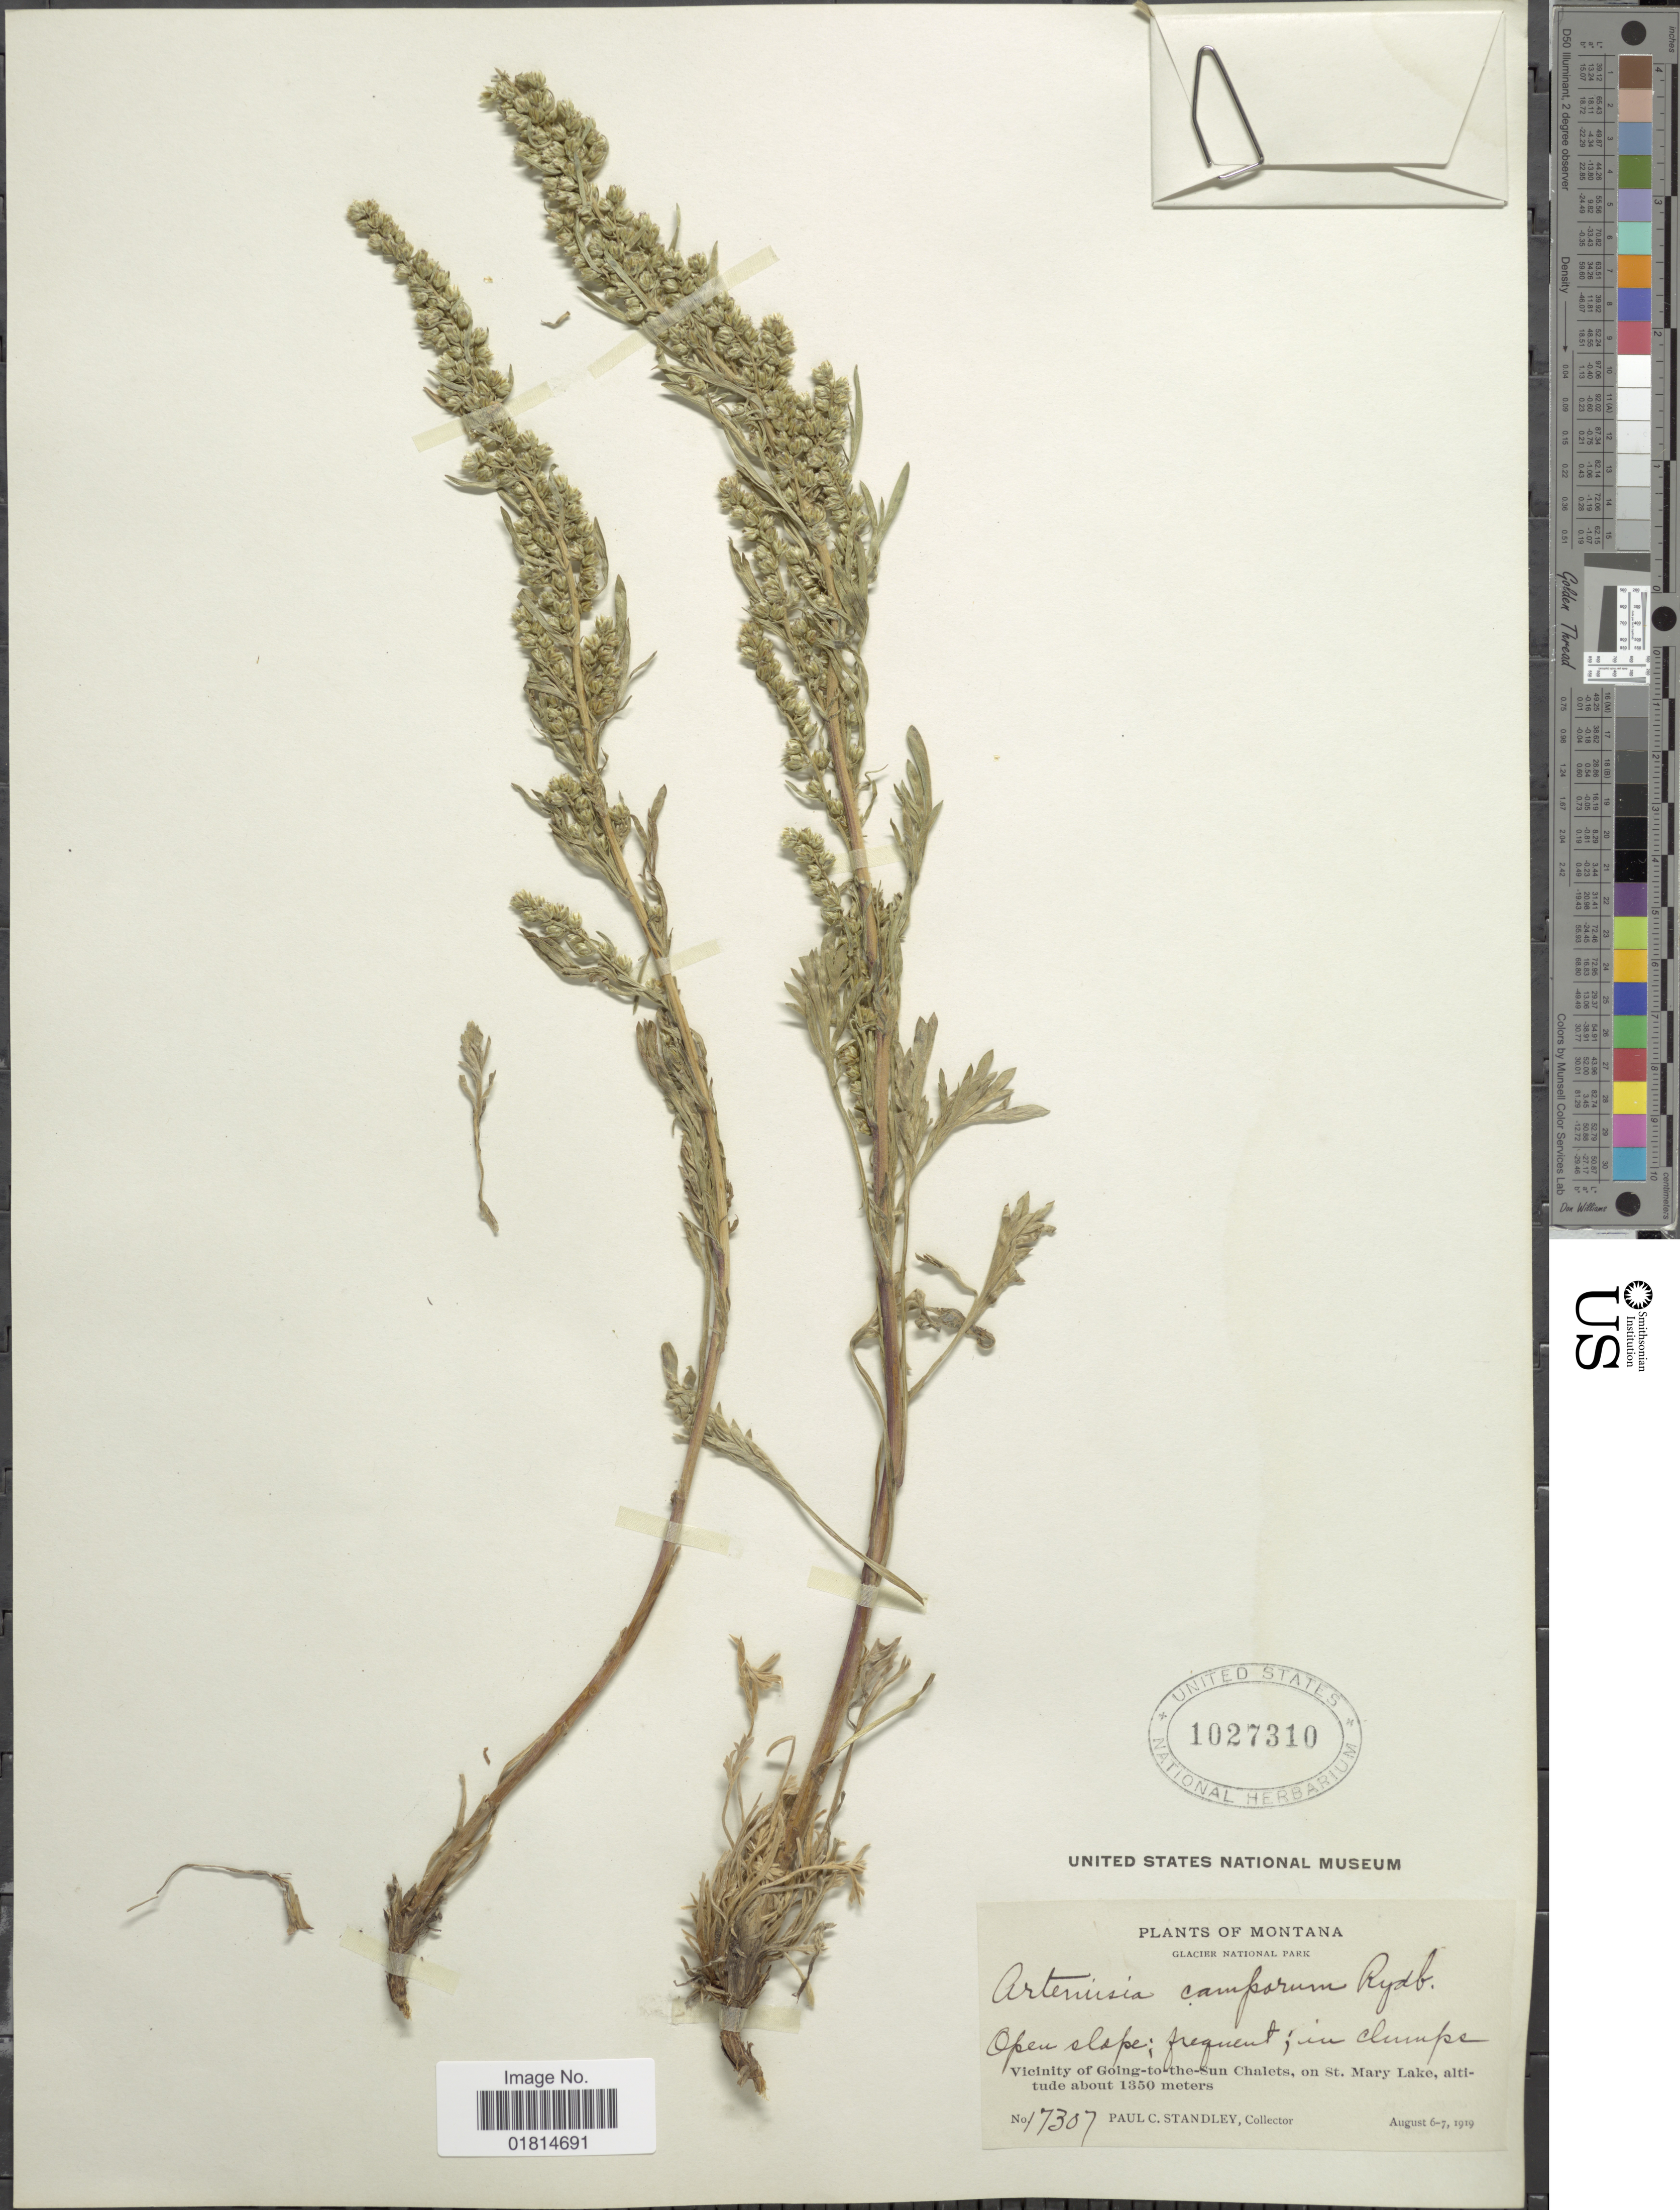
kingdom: Plantae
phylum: Tracheophyta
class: Magnoliopsida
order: Asterales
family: Asteraceae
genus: Artemisia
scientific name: Artemisia camporum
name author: Rydb.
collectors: P. C. Standley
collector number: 17307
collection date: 1919-08-06/1919-08-07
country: United States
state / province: Montana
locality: Glacier National Park. Open slope; frequent; in clumps. Vicinity of Going-to-the-Sun Chalets, on St. Mary Lake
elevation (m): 1350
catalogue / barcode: US 1027310